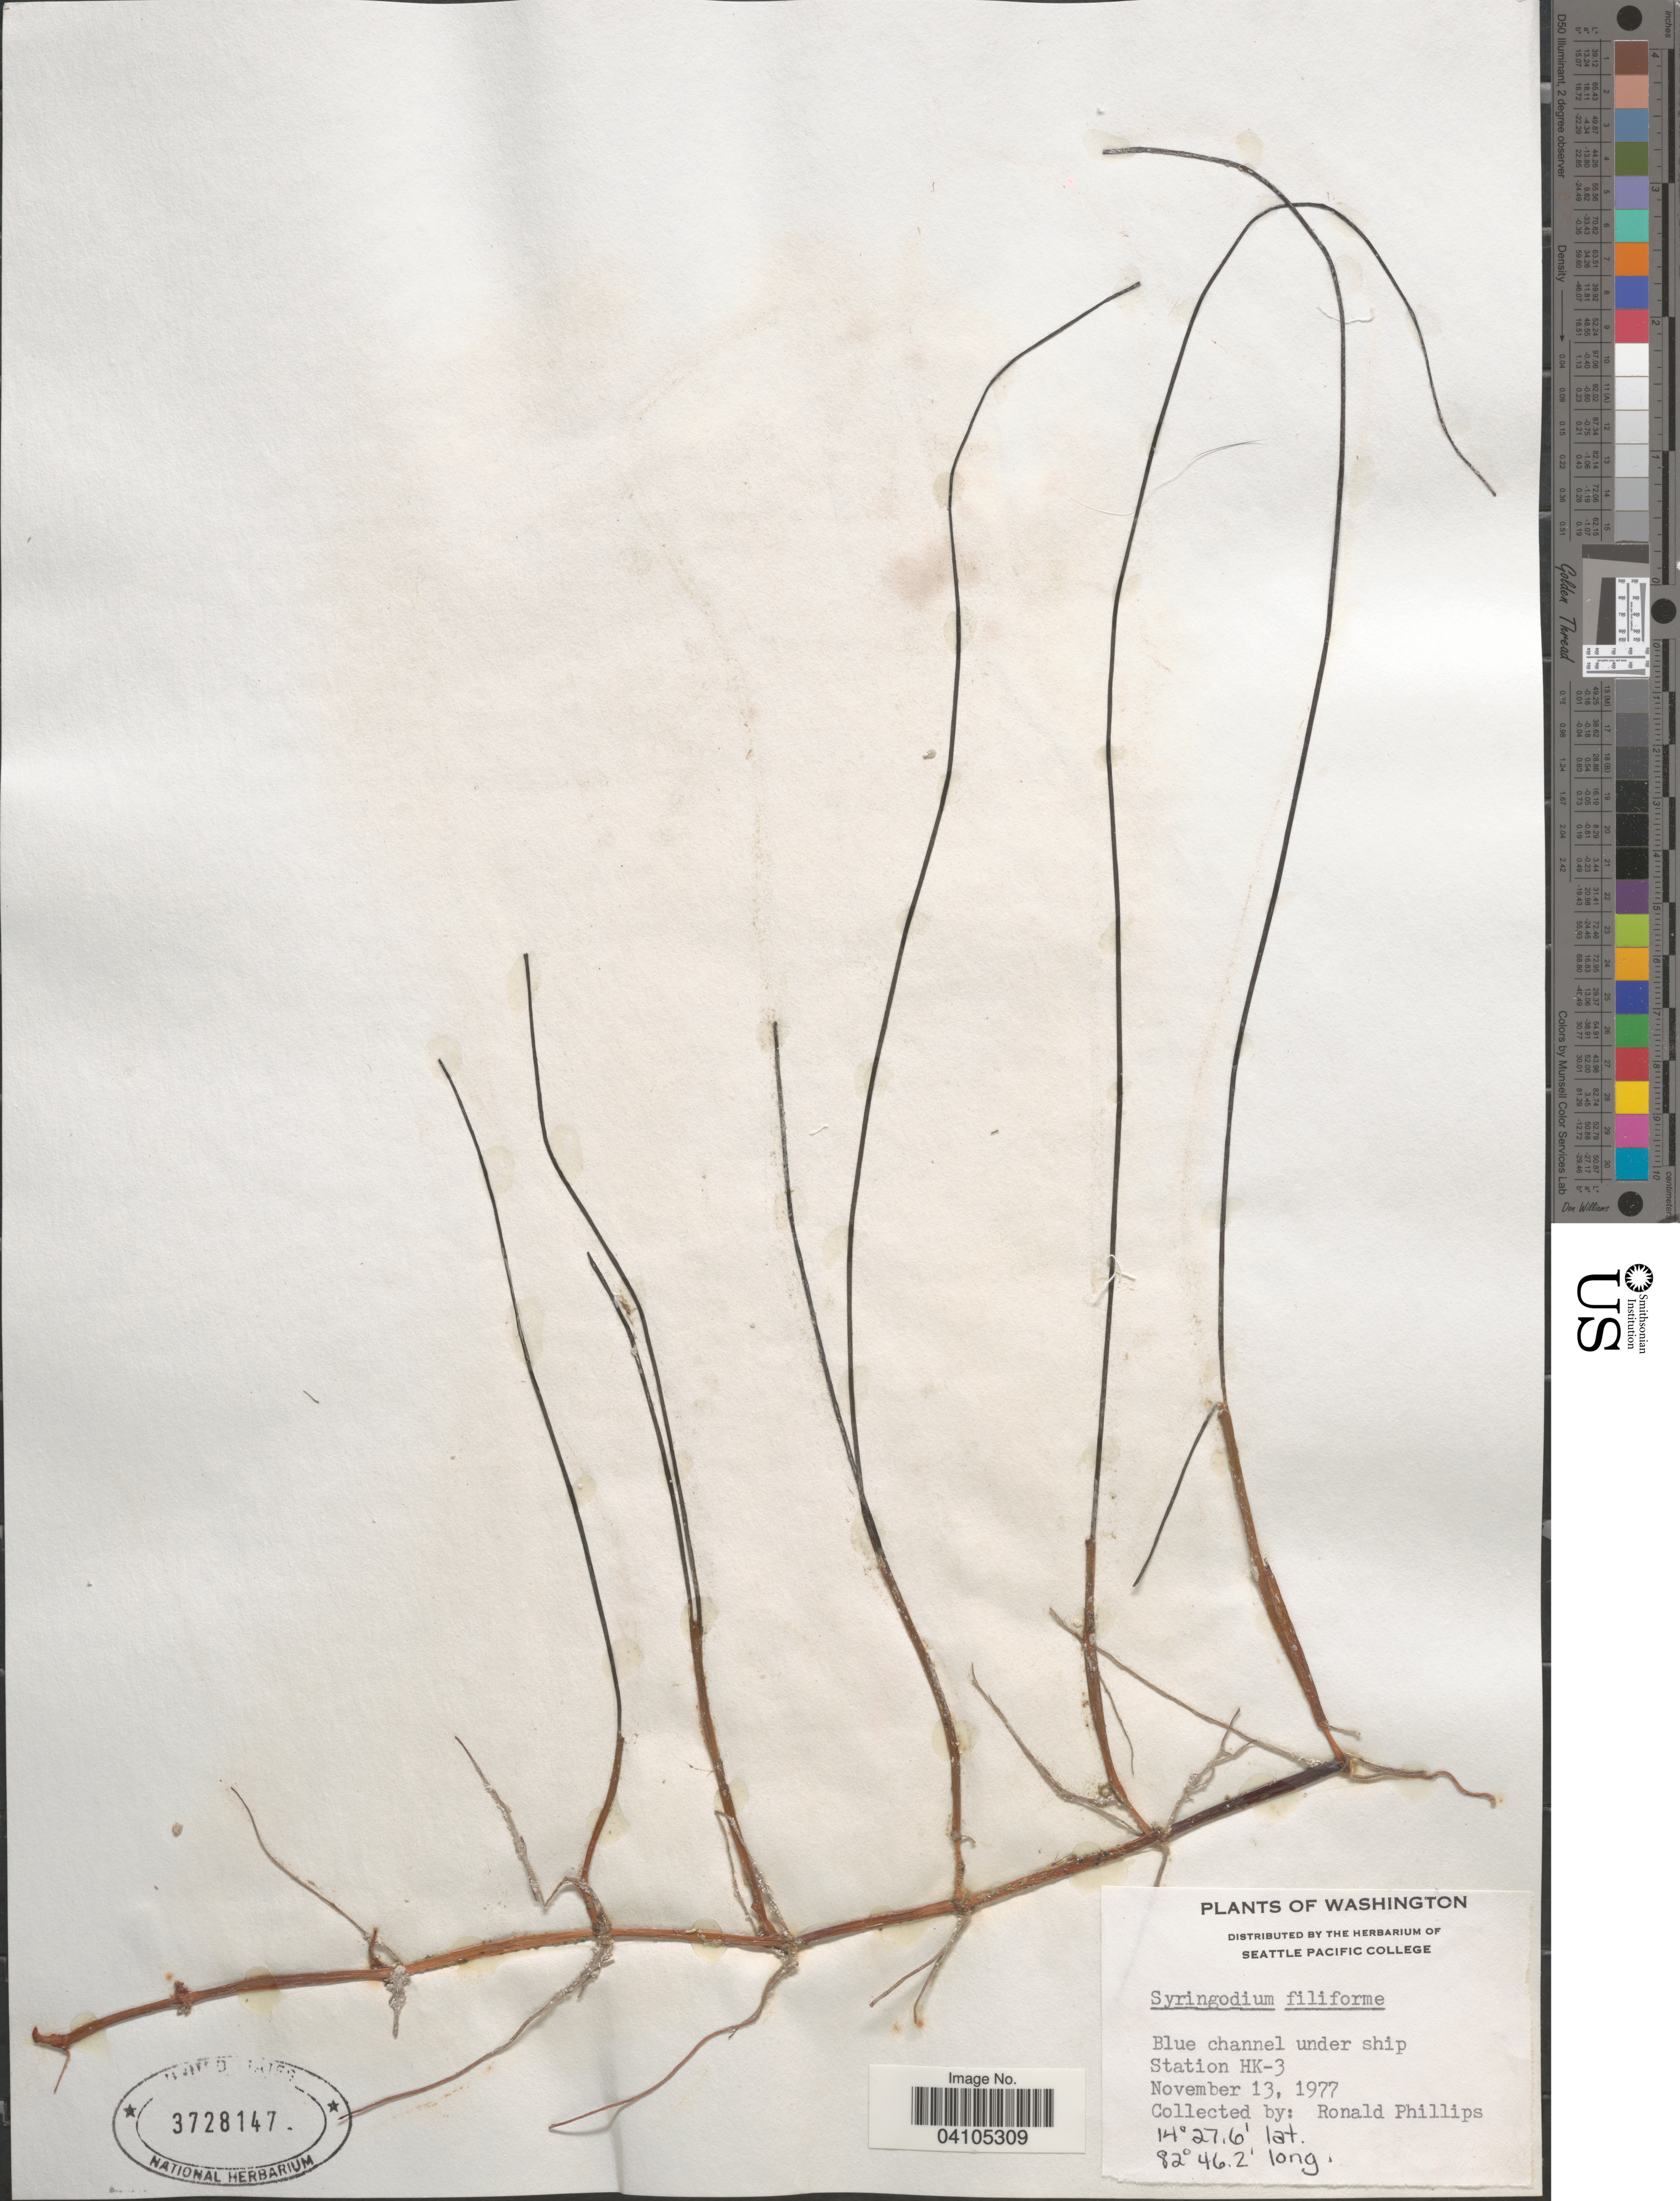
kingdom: Plantae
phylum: Tracheophyta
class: Liliopsida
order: Alismatales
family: Cymodoceaceae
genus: Syringodium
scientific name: Syringodium filiforme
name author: Kütz.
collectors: R. C. Phillips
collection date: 1977-11-13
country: United States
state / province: Washington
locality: Station HK-3.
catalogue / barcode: US 3728147